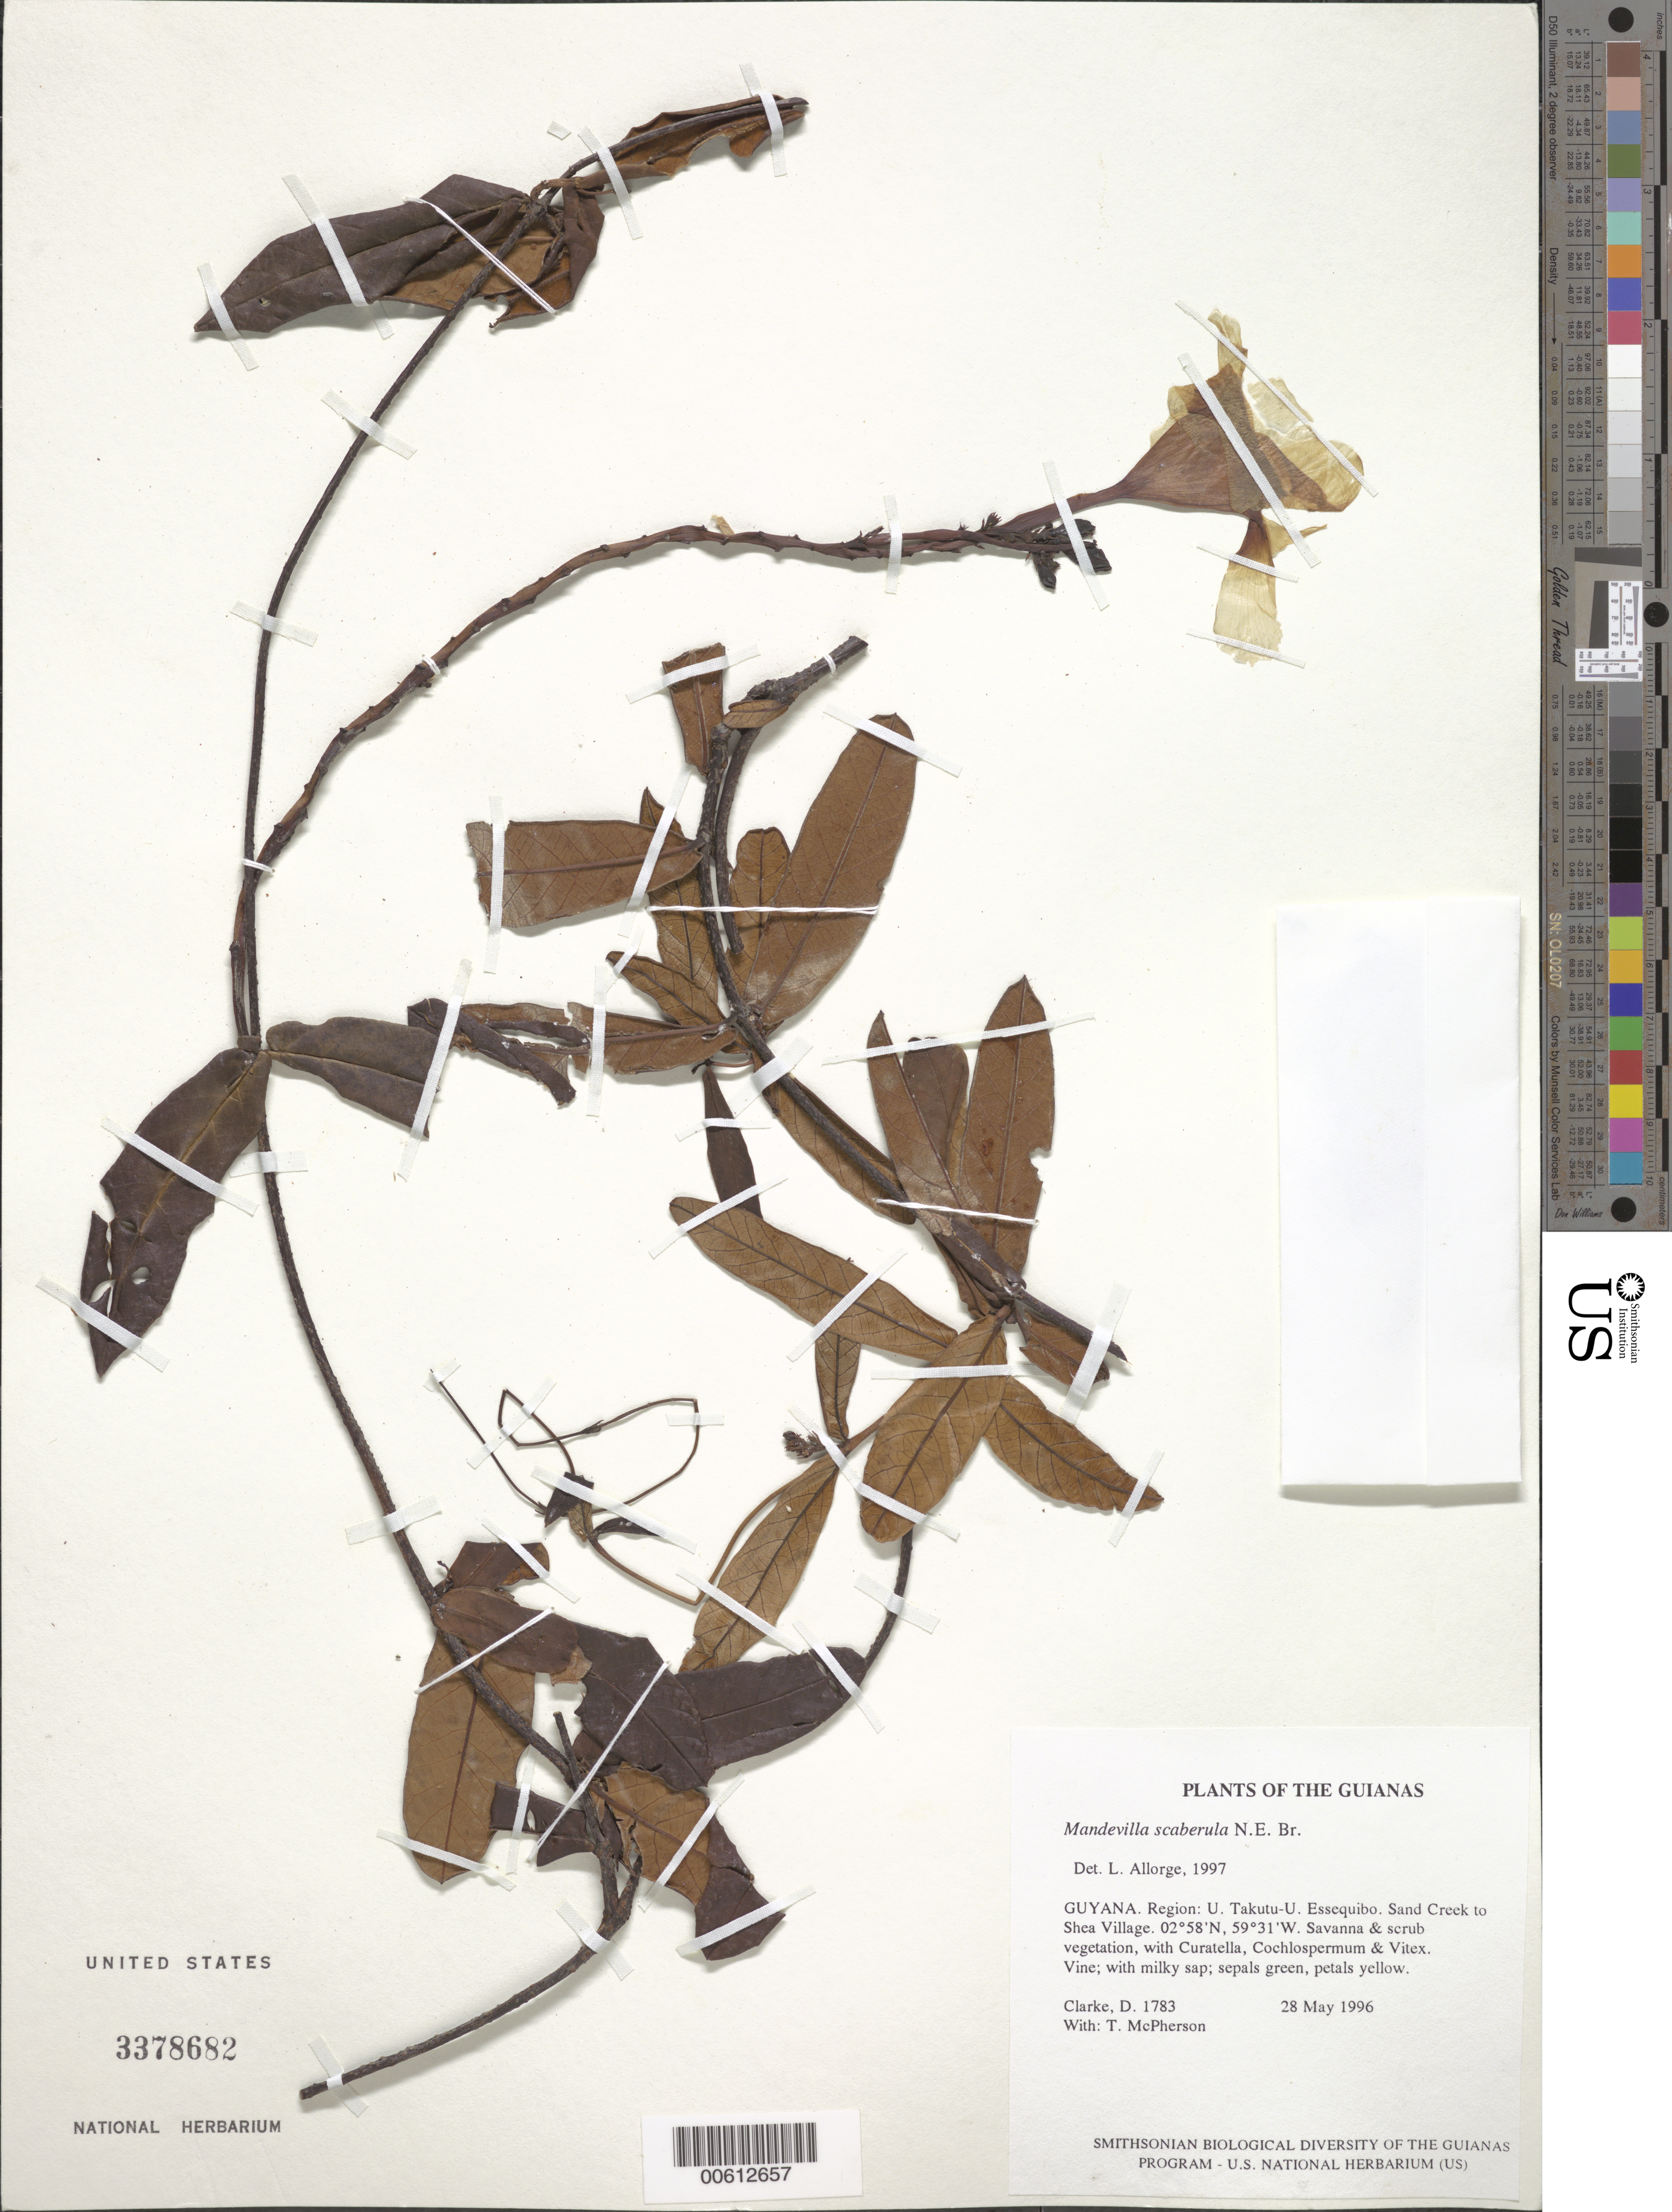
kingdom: Plantae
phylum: Tracheophyta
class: Magnoliopsida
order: Gentianales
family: Apocynaceae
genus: Mandevilla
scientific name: Mandevilla scaberula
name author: N.E. Br.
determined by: Allorge, L.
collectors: H. D. Clarke & T. McPherson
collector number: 1783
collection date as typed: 28 May 1996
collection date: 1996-05-28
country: Guyana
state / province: U. Takutu-U. Essequibo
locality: Sand Creek to Shea Village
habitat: Savanna & scrub vegetation, with Curatella, Cochlospermum & Vitex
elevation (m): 100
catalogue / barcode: US 3378682